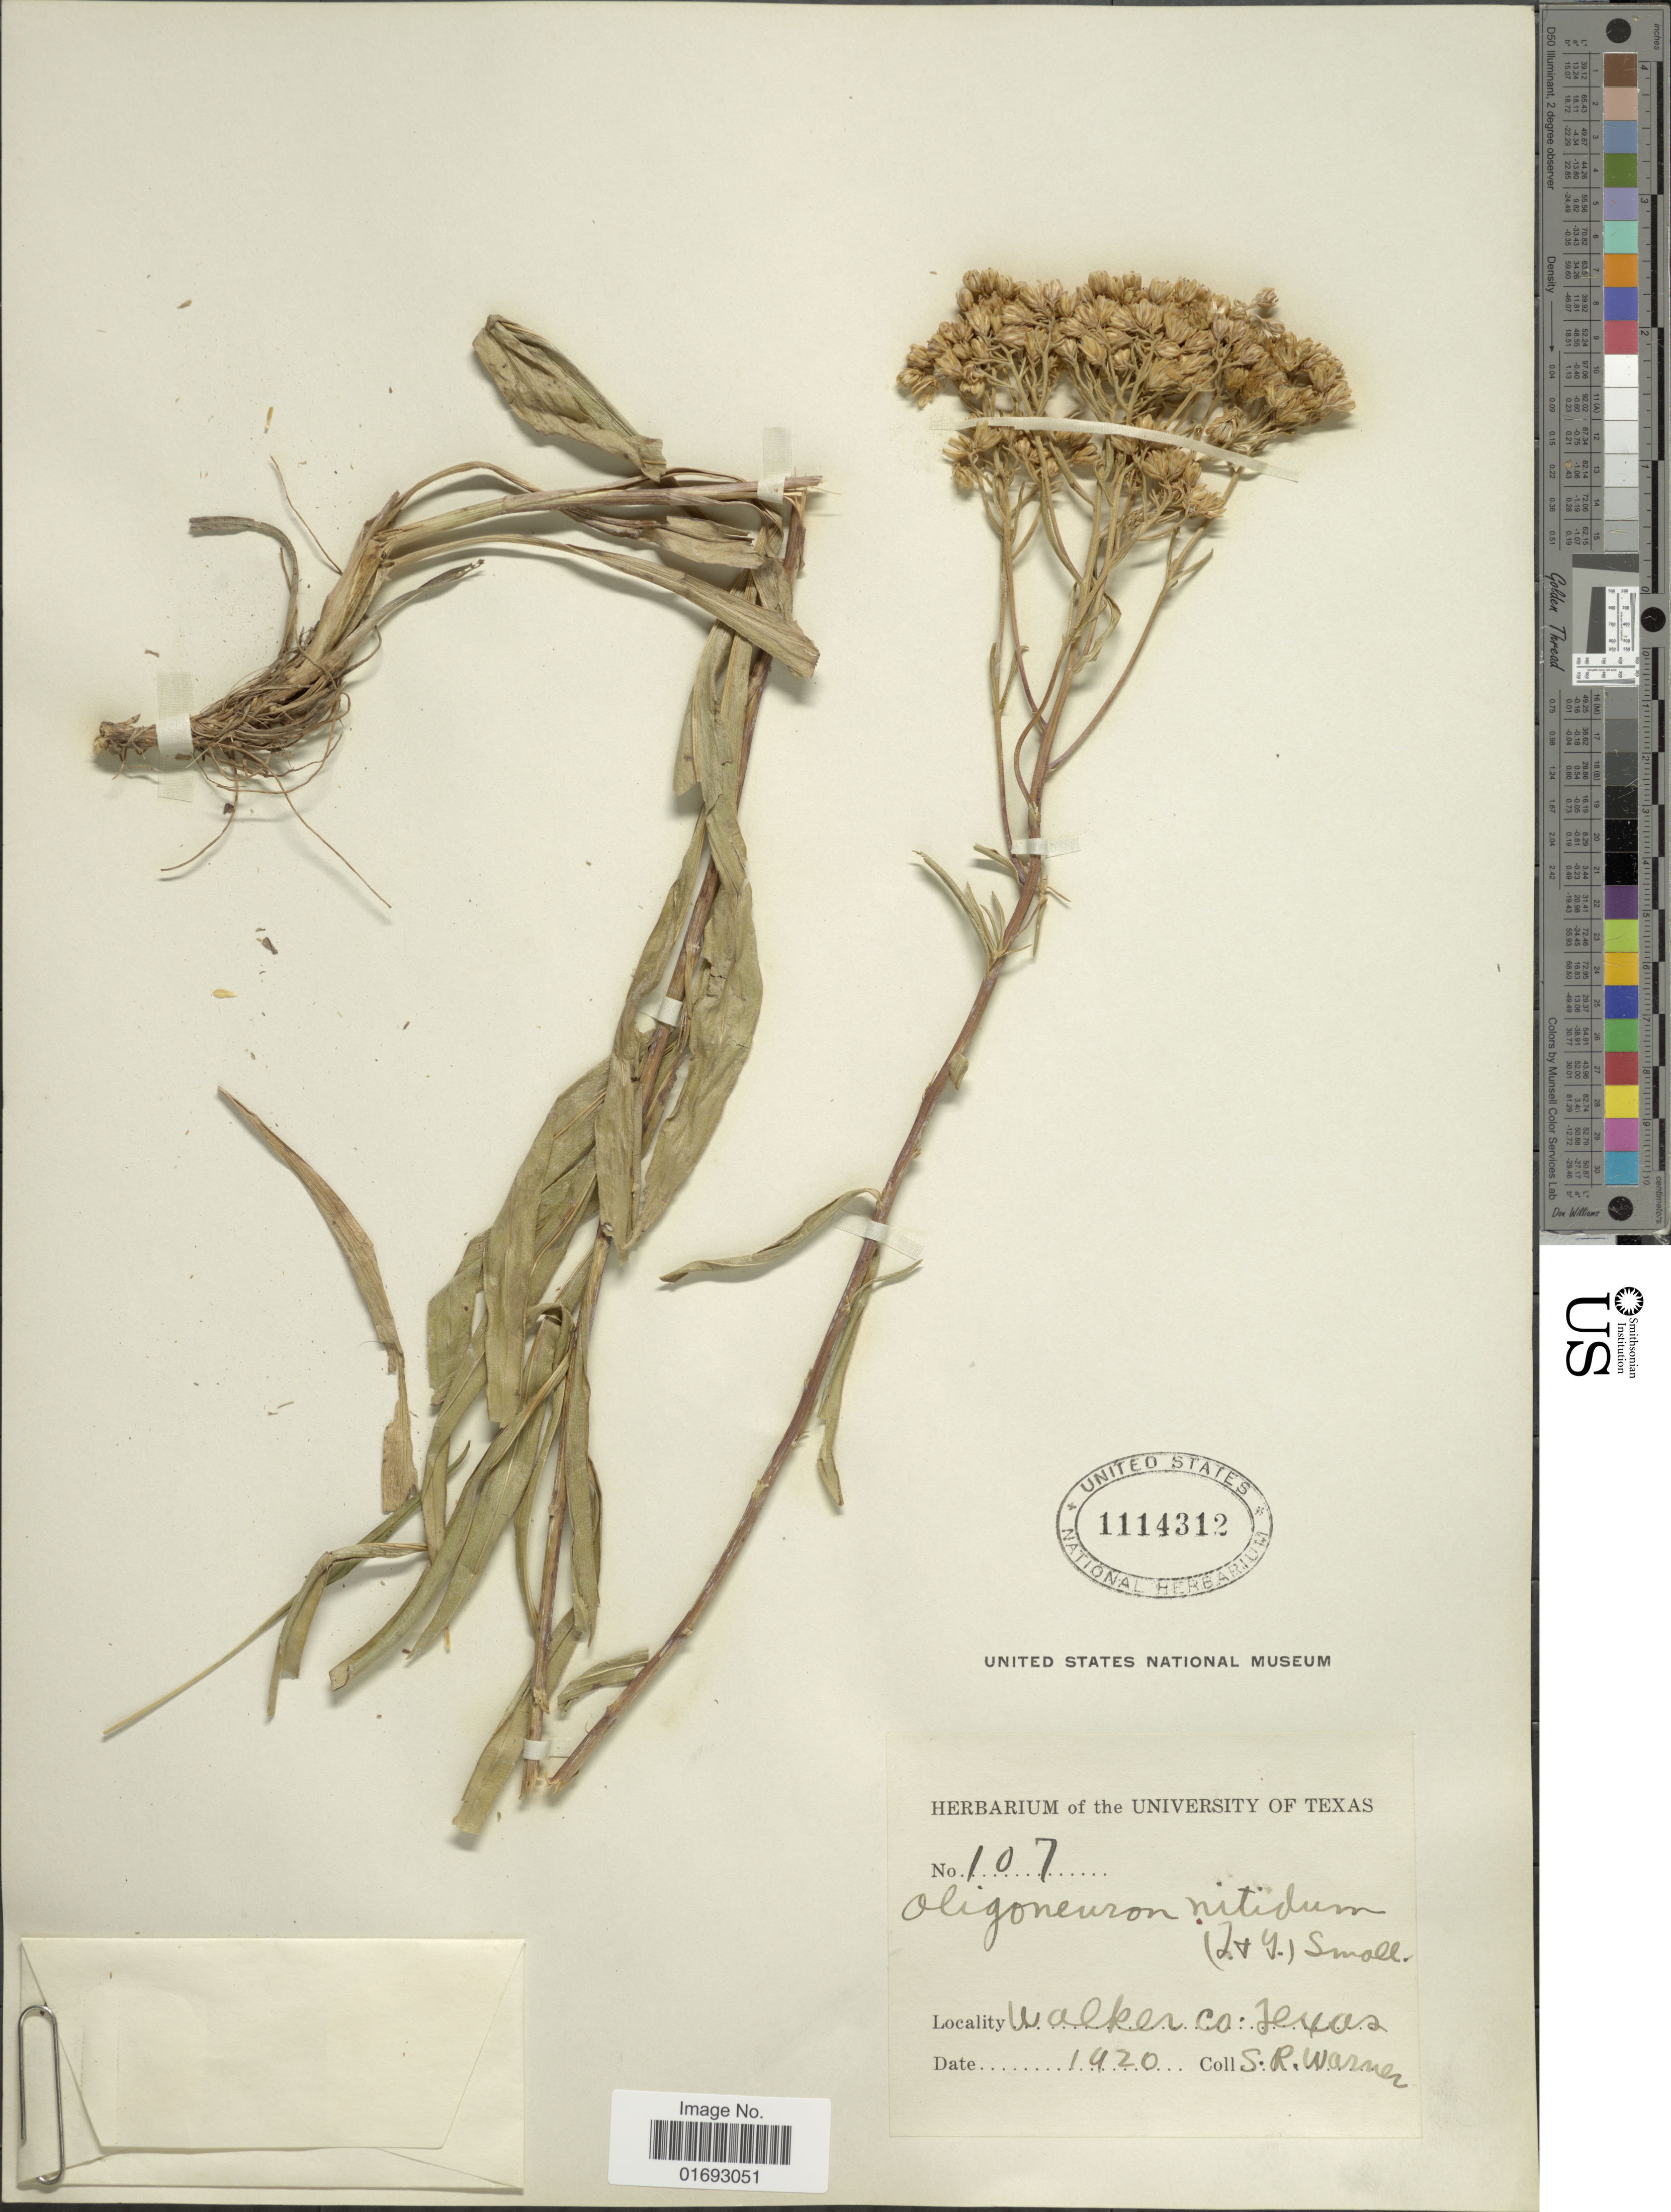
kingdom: Plantae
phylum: Tracheophyta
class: Magnoliopsida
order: Asterales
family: Asteraceae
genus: Oligoneuron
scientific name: Oligoneuron nitidum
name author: (Torr. & A. Gray) Small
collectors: S. Warner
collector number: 107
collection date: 1920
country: United States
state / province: Texas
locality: Walker Co.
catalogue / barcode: US 1114312